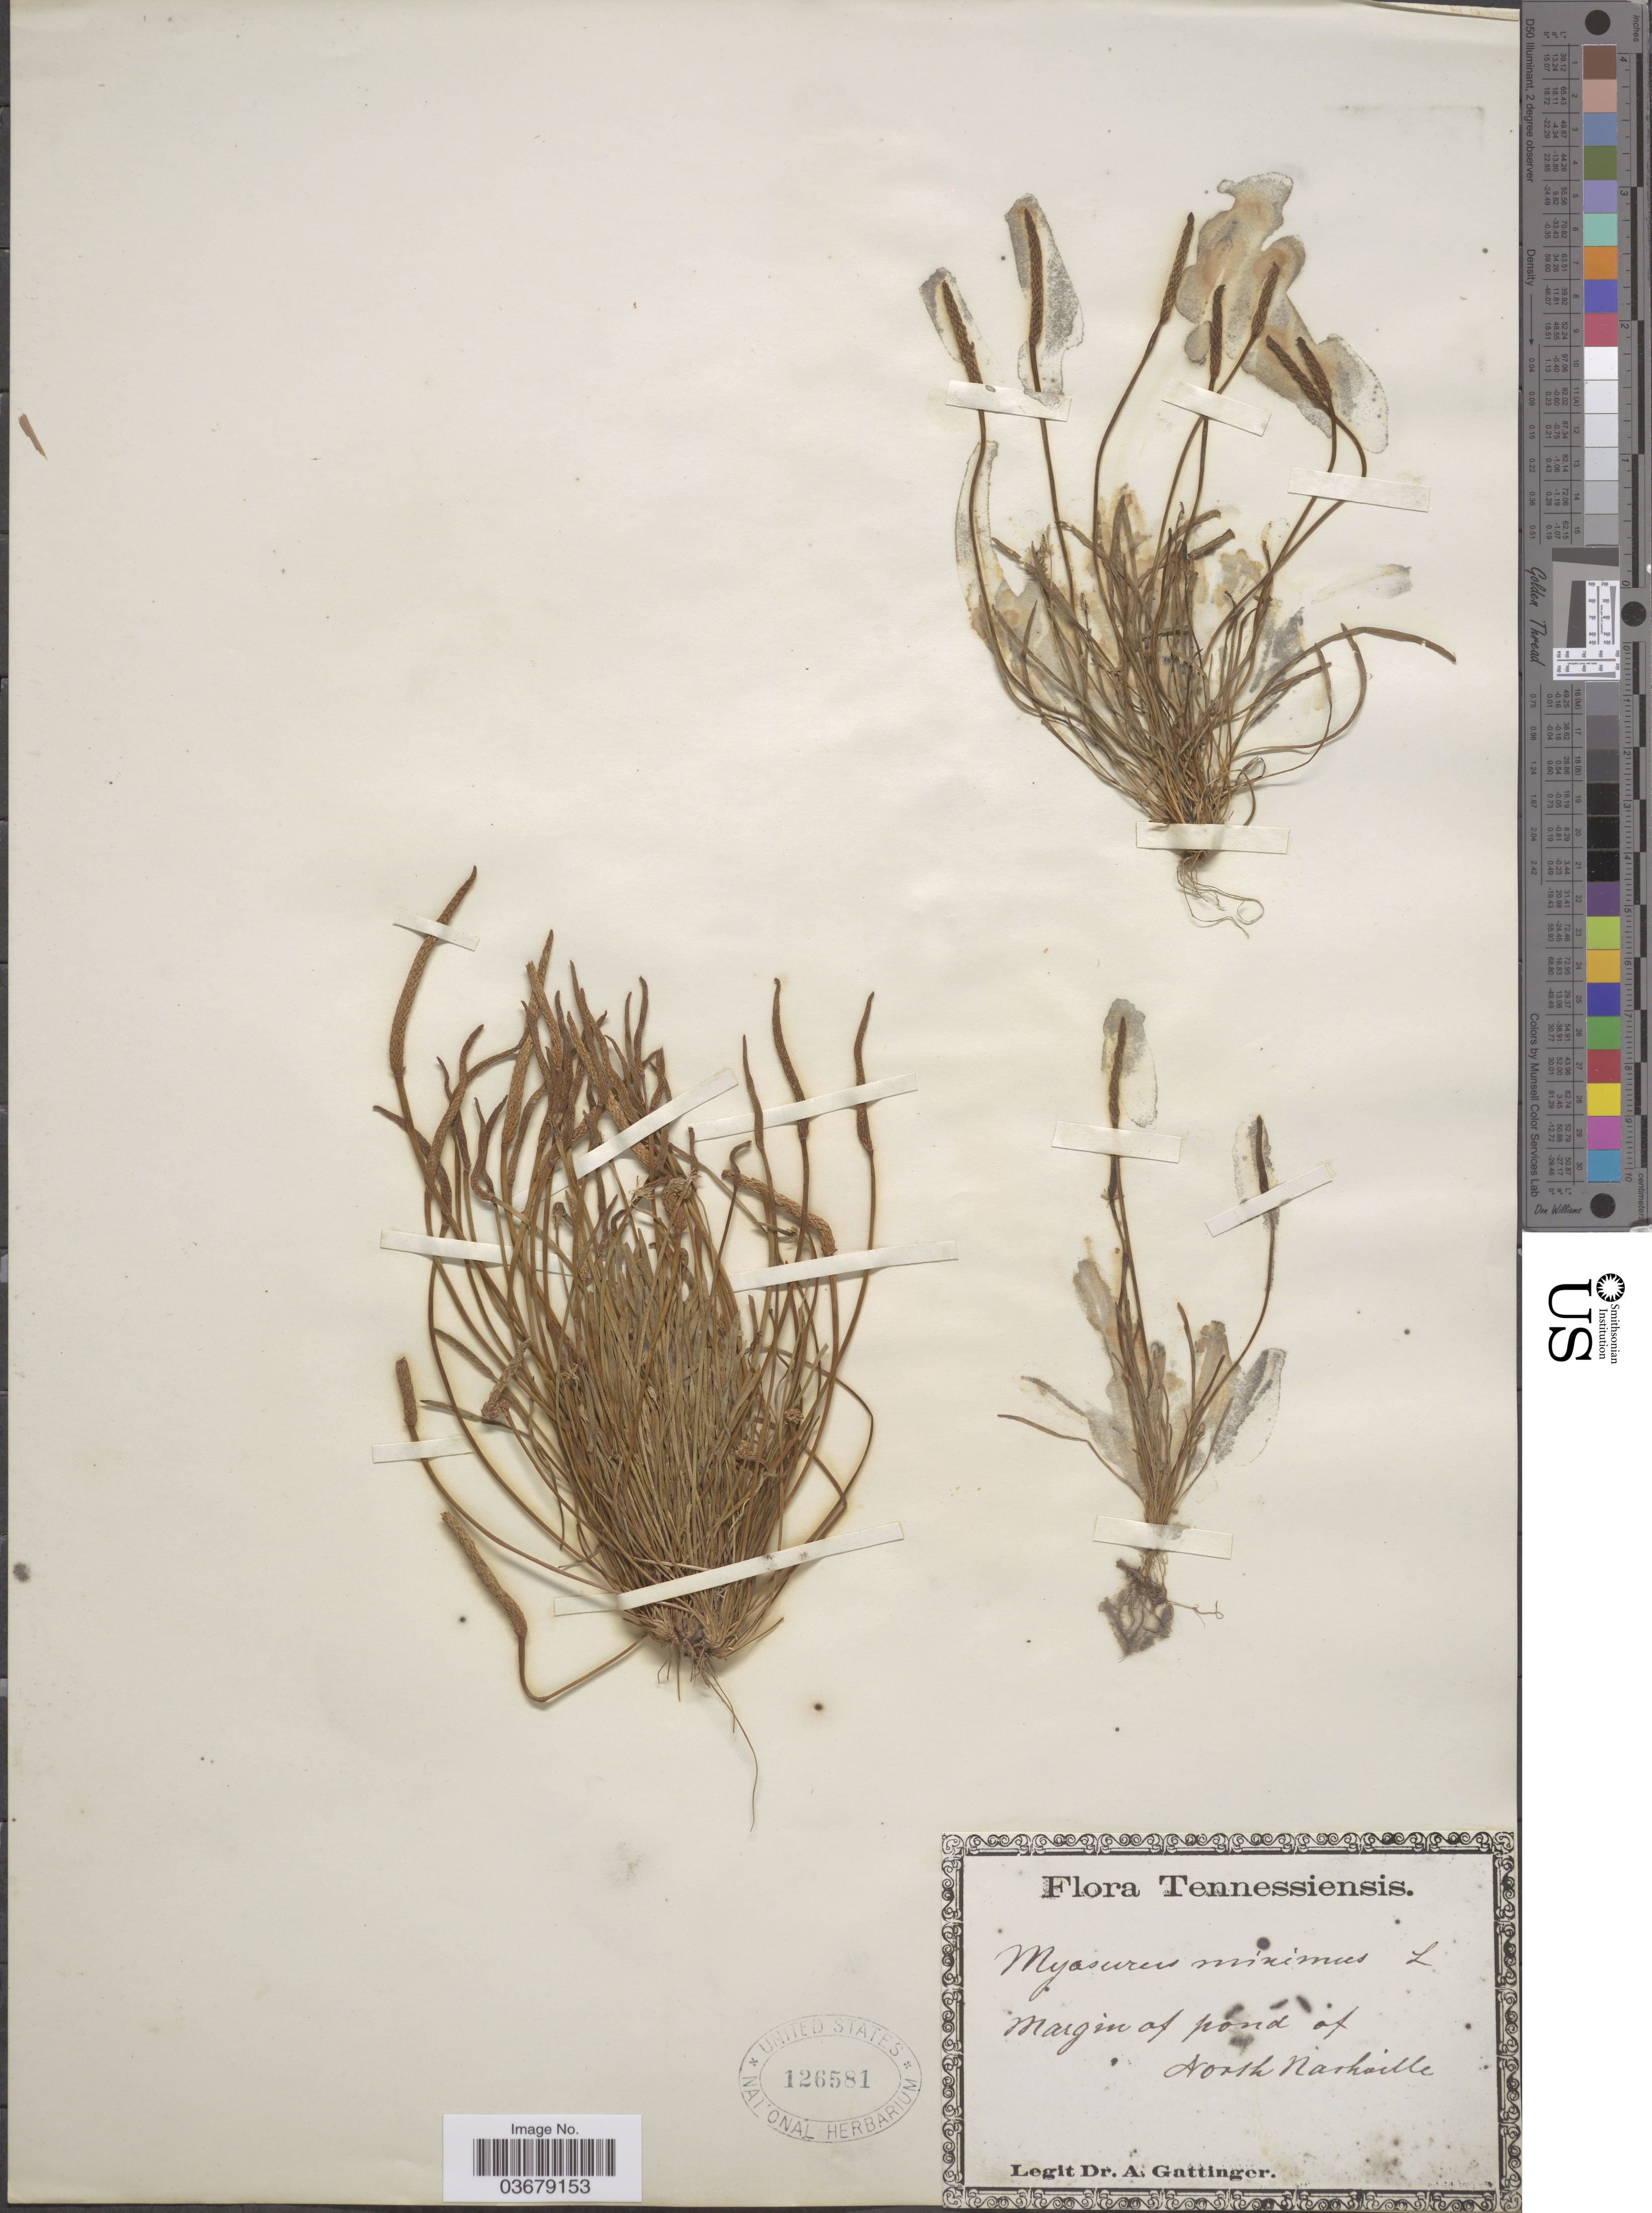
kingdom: Plantae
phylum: Tracheophyta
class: Magnoliopsida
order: Ranunculales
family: Ranunculaceae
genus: Myosurus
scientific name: Myosurus minimus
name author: L.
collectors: A. Gattinger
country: United States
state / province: Tennessee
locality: North Nashville.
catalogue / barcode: US 126581